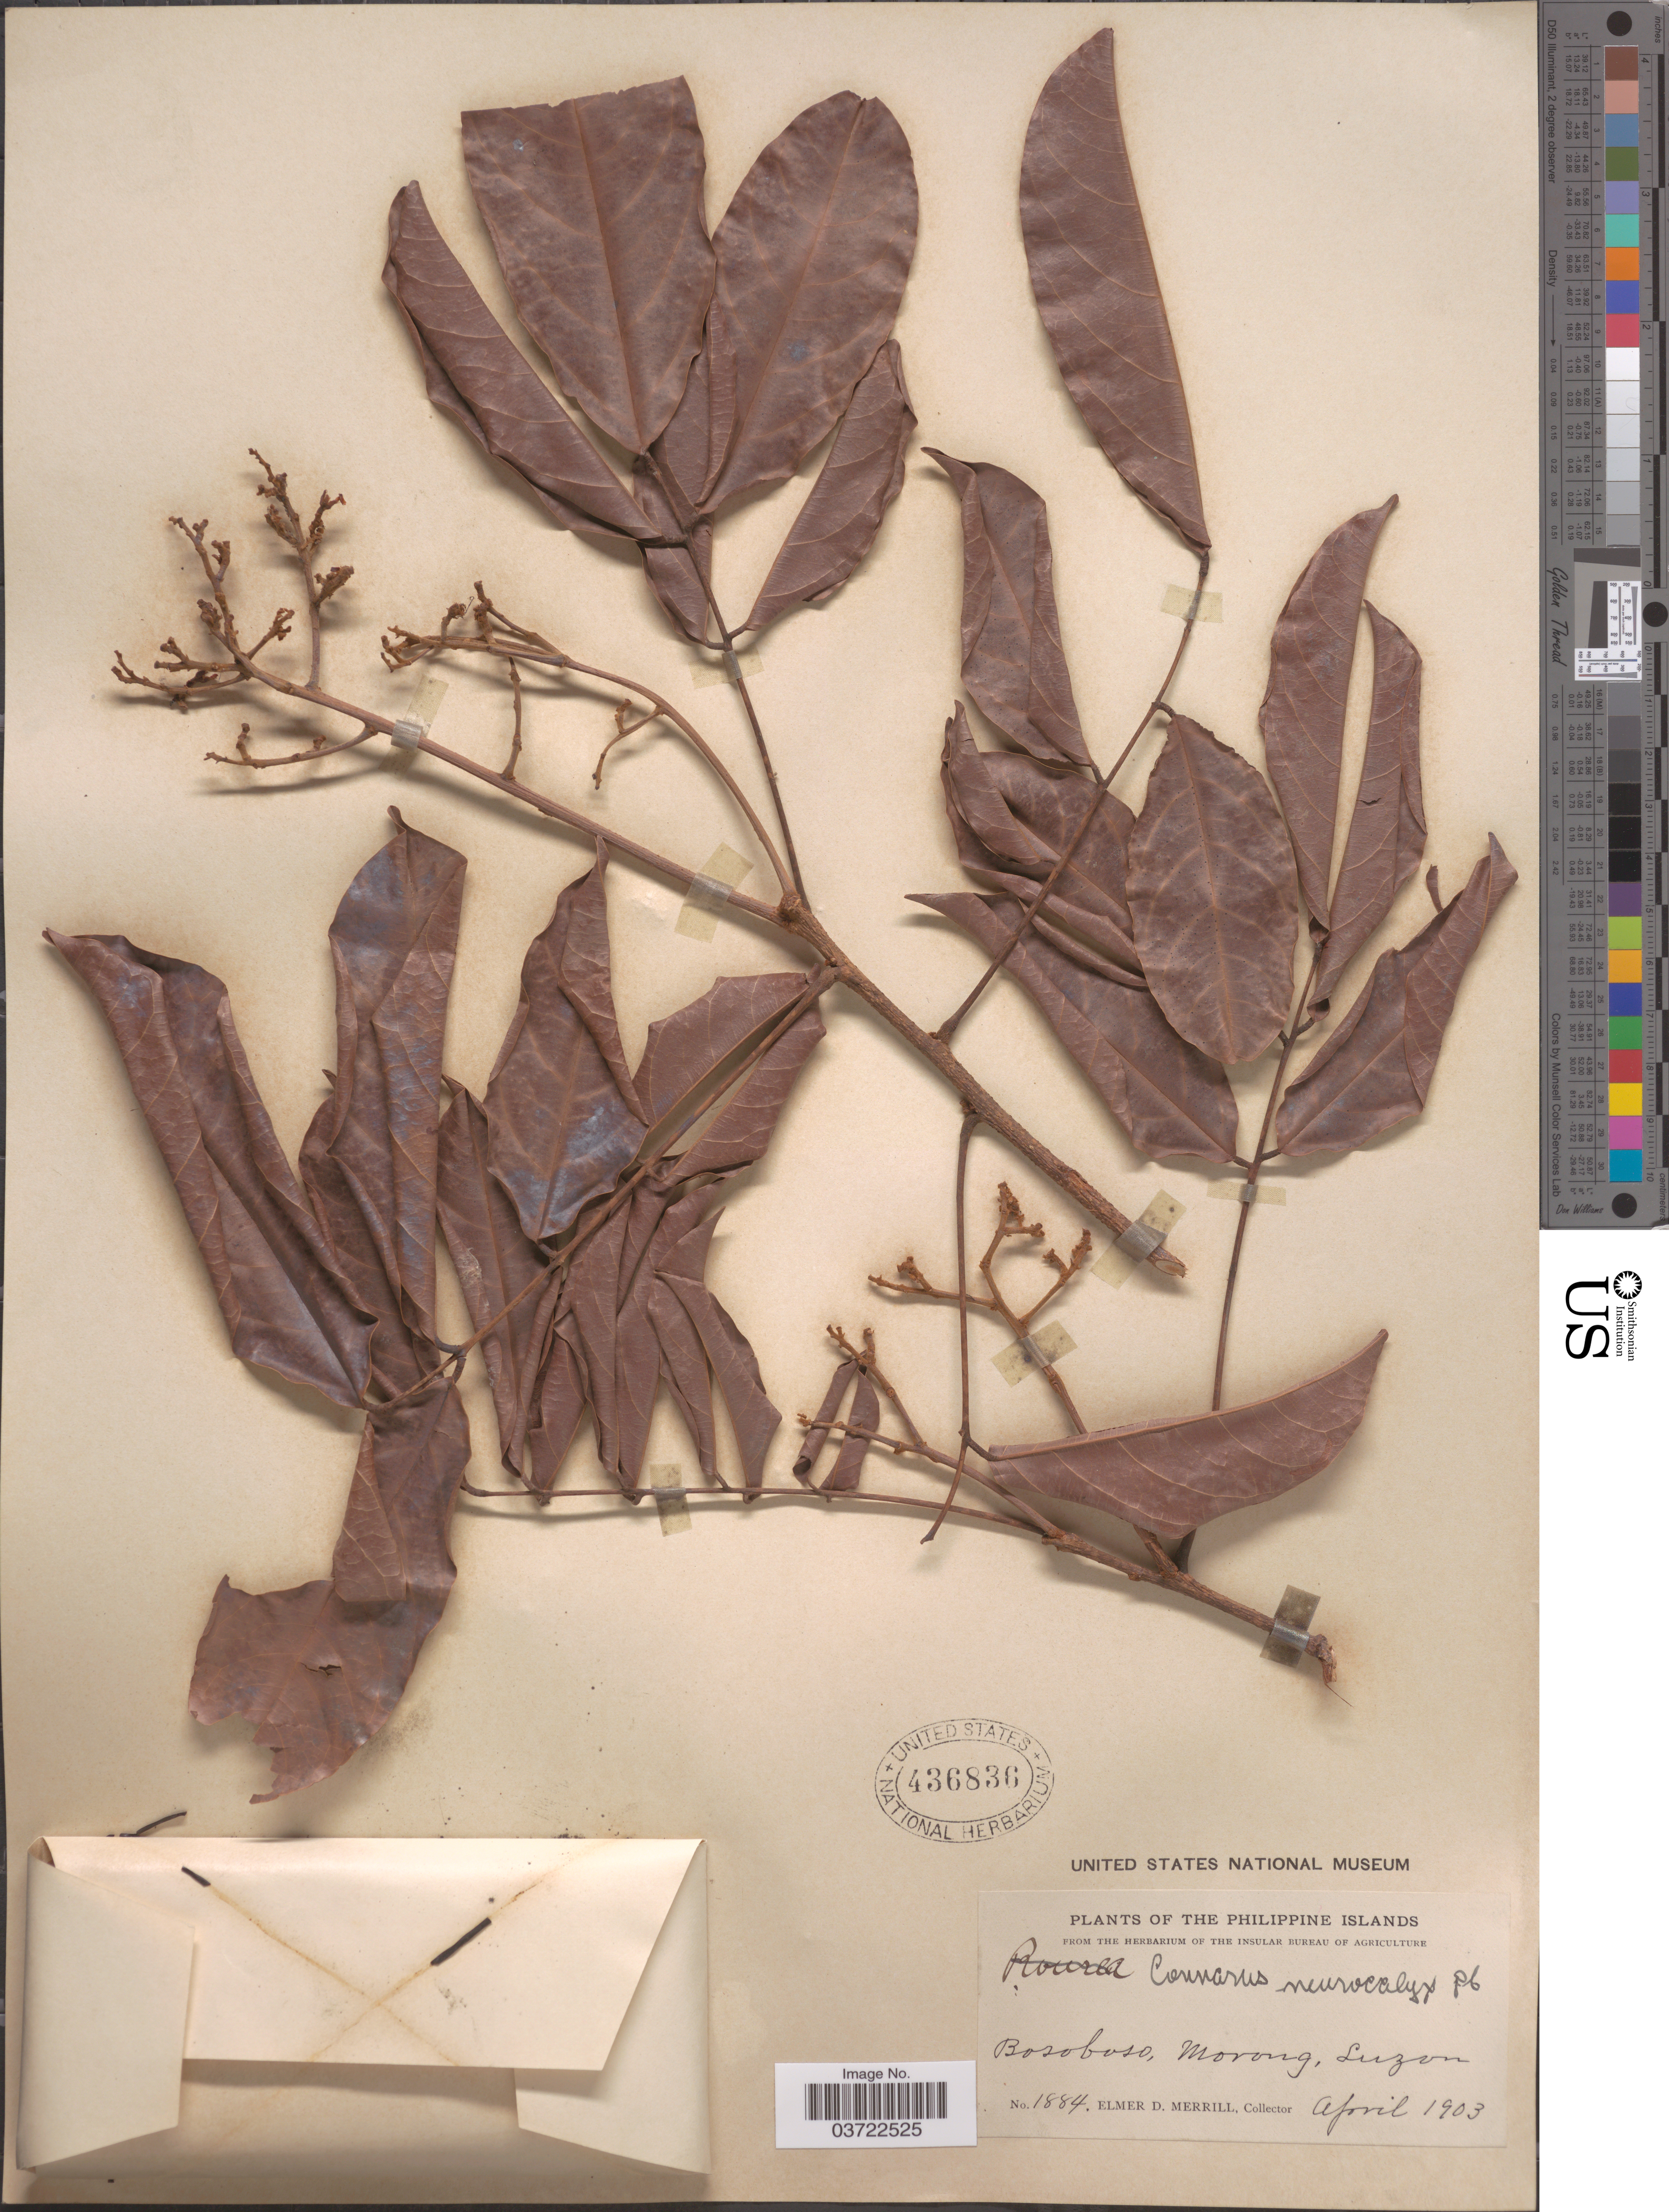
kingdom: Plantae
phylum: Tracheophyta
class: Magnoliopsida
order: Oxalidales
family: Connaraceae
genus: Connarus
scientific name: Connarus neurocalyx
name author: Planch.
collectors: E. D. Merrill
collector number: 1884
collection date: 1903-04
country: Philippines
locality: Philippine Islands. Bosoboso, Morong, Luzon.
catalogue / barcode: US 436836